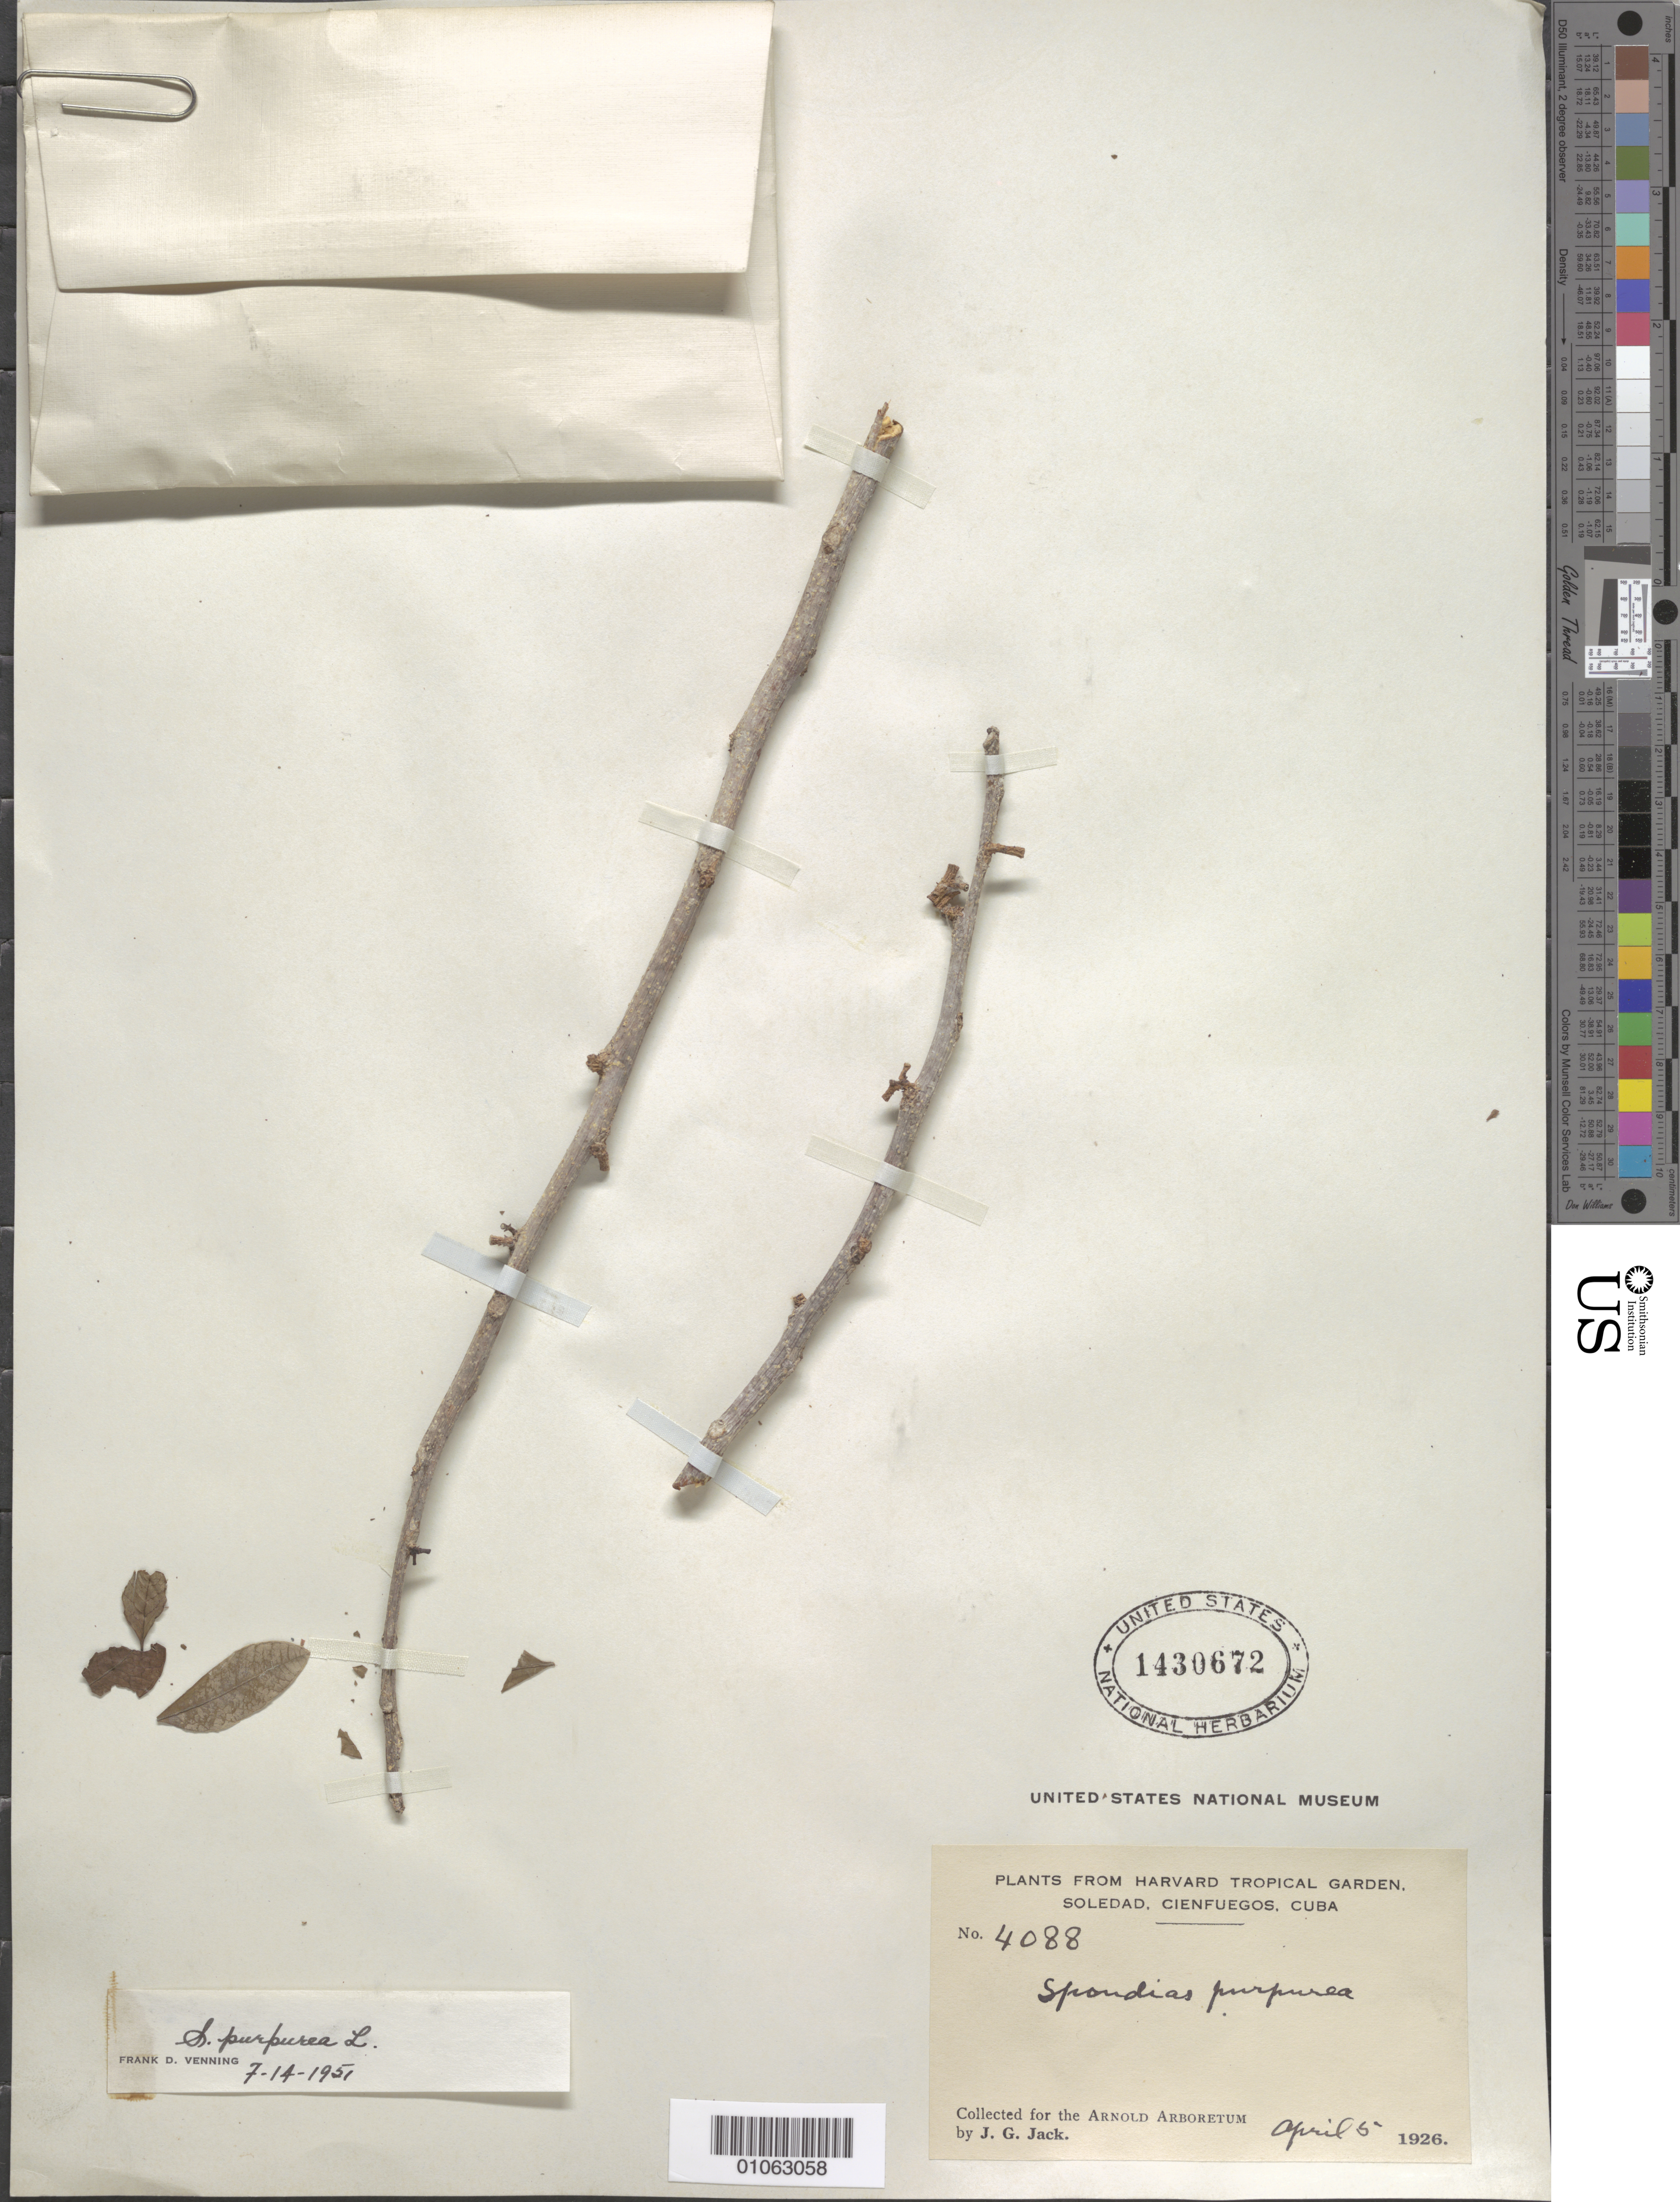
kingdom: Plantae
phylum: Tracheophyta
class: Magnoliopsida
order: Sapindales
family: Anacardiaceae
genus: Spondias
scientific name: Spondias purpurea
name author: L.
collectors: J. G. Jack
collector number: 4088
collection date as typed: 05 Apr 1926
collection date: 1926-04-05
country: Cuba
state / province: Cienfuegos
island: Cuba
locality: Soledad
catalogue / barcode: US 1439672